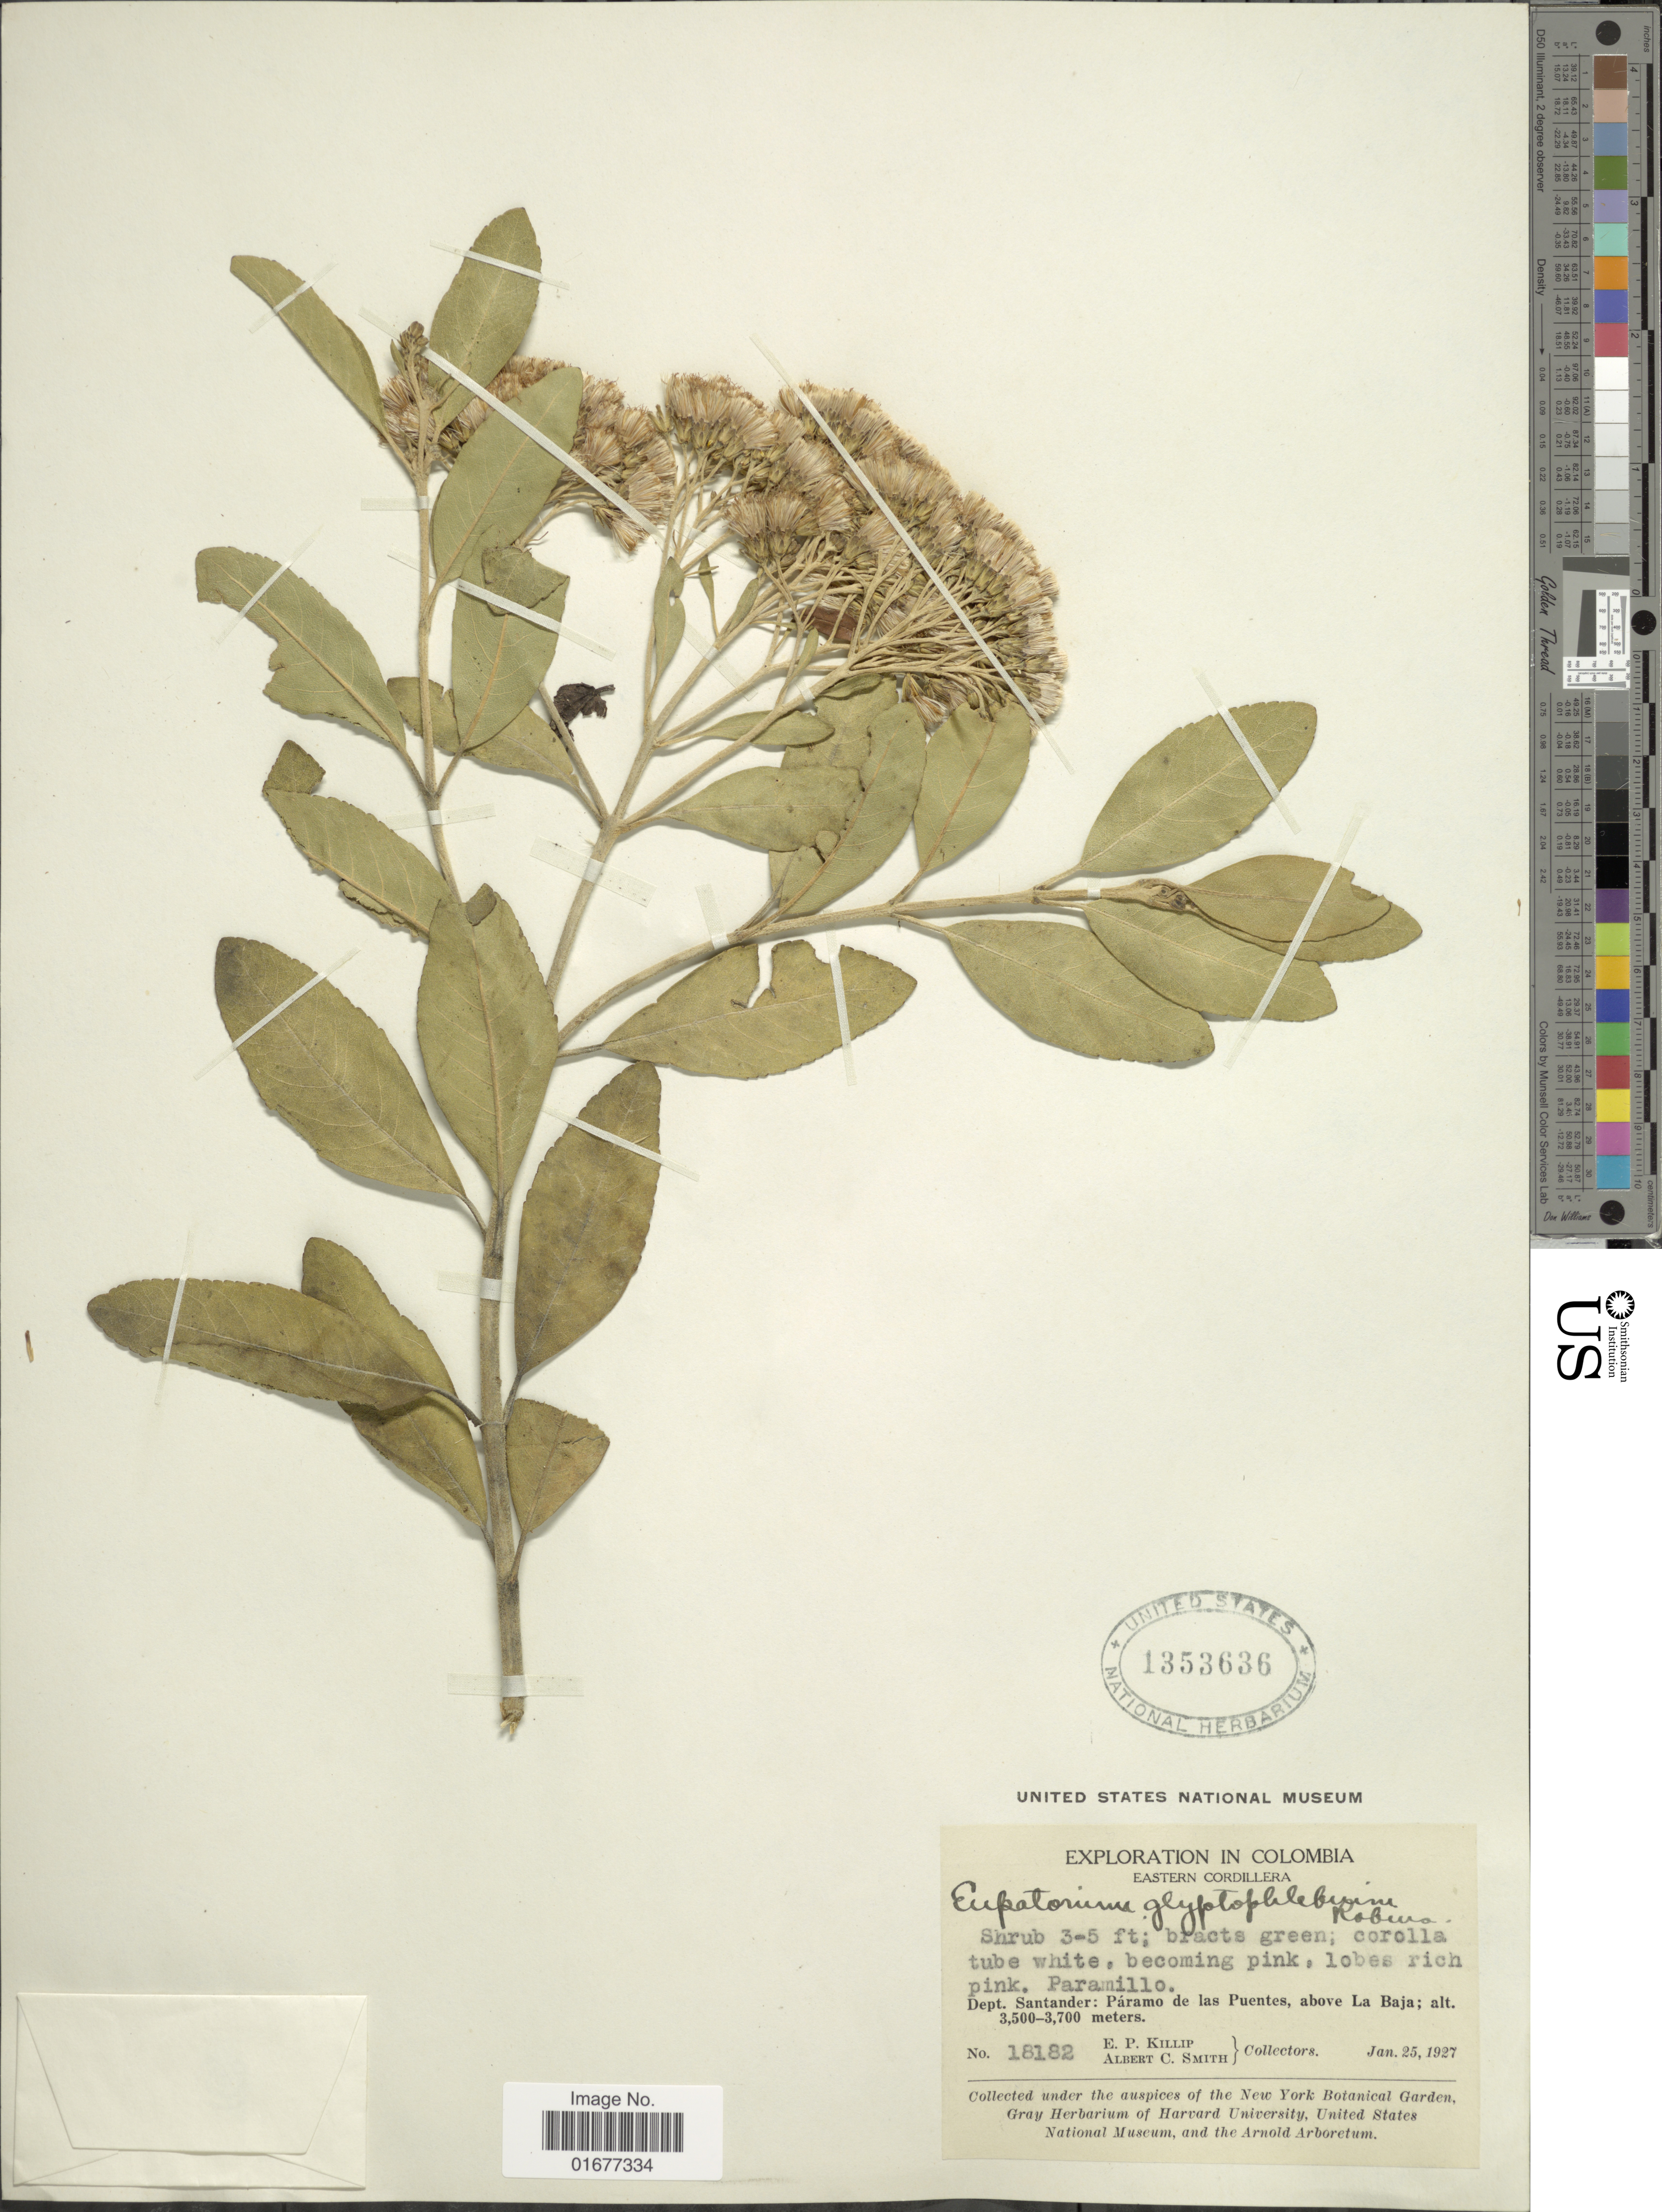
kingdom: Plantae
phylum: Tracheophyta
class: Magnoliopsida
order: Asterales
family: Asteraceae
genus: Ageratina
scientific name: Ageratina glyptophlebia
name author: (B.L. Rob.) R.M. King & H. Rob.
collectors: E. P. Killip & A. C. Smith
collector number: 18182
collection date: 1927-01-25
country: Colombia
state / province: Santander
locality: Paramo de las Puentes, above La Baja. Eastern Cordillera.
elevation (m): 3500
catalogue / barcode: US 1353636